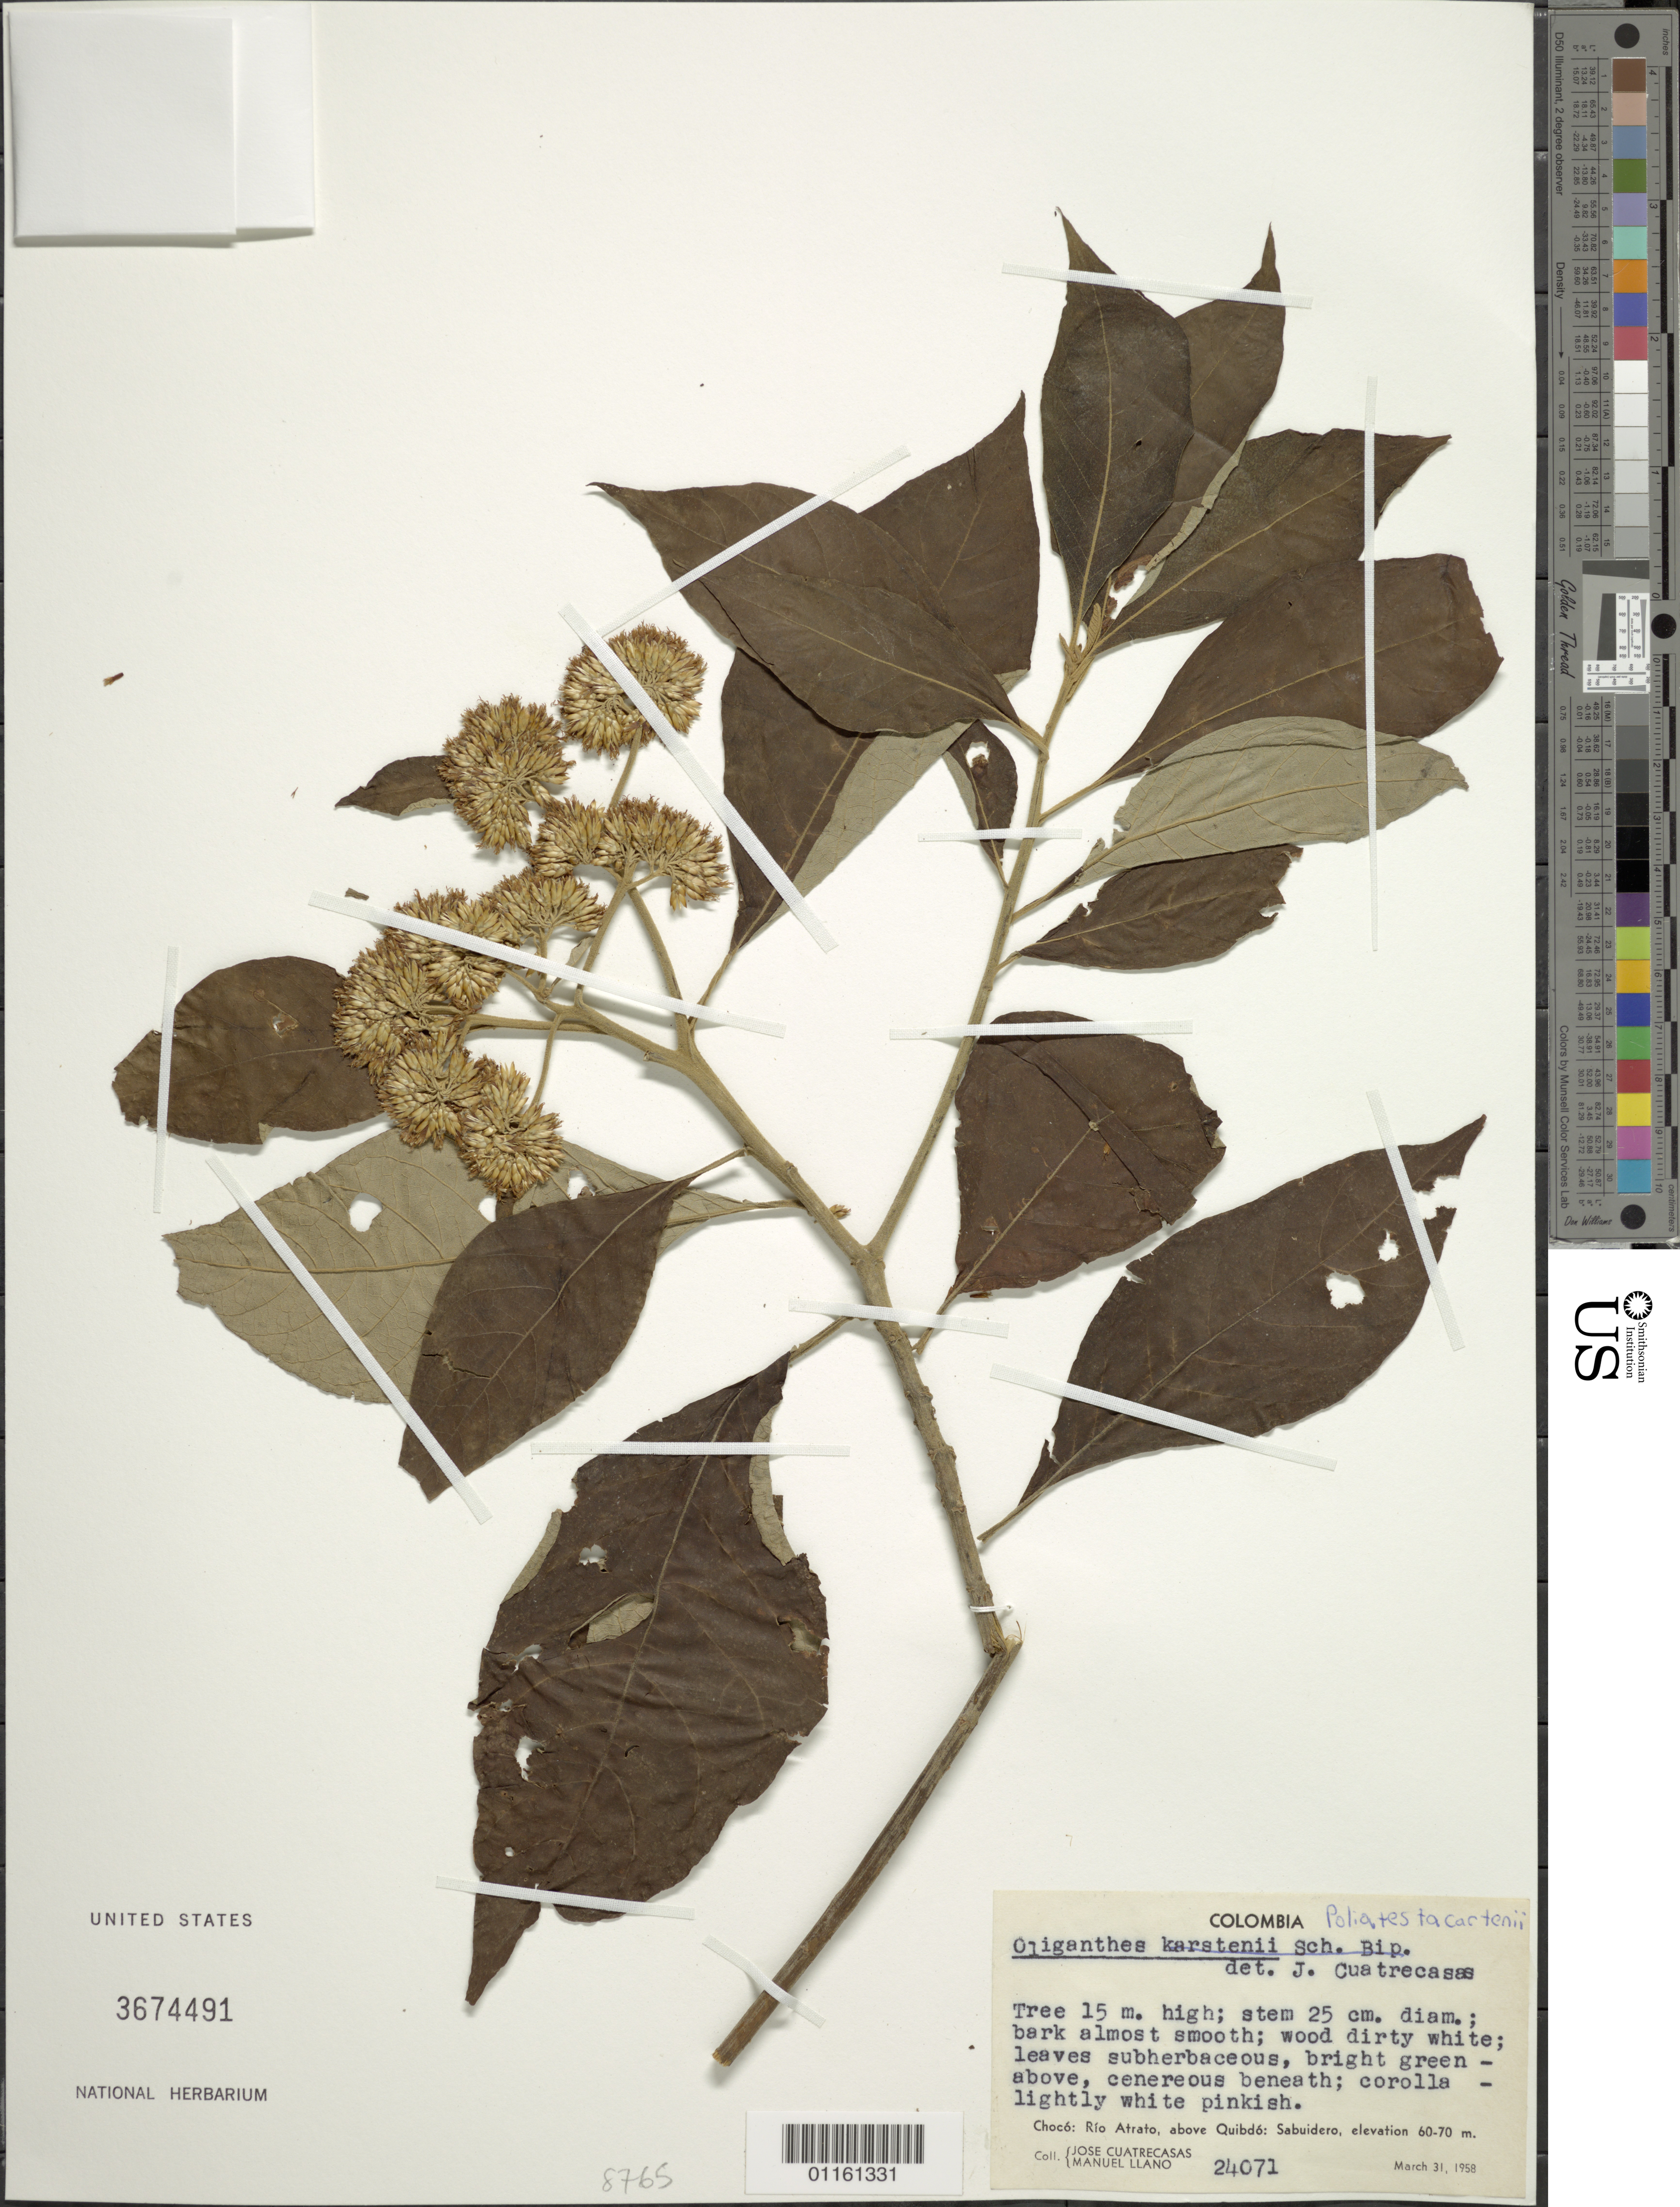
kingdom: Plantae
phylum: Tracheophyta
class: Magnoliopsida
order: Asterales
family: Asteraceae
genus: Pollalesta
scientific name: Pollalesta discolor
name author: (Kunth) Aristeg.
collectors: J. Cuatrecasas & M. Llano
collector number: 24071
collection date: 1958-03-31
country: Colombia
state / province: Chocó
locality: Rio Atrato, above Quibdo: Sabuidero.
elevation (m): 60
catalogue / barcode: US 3674491